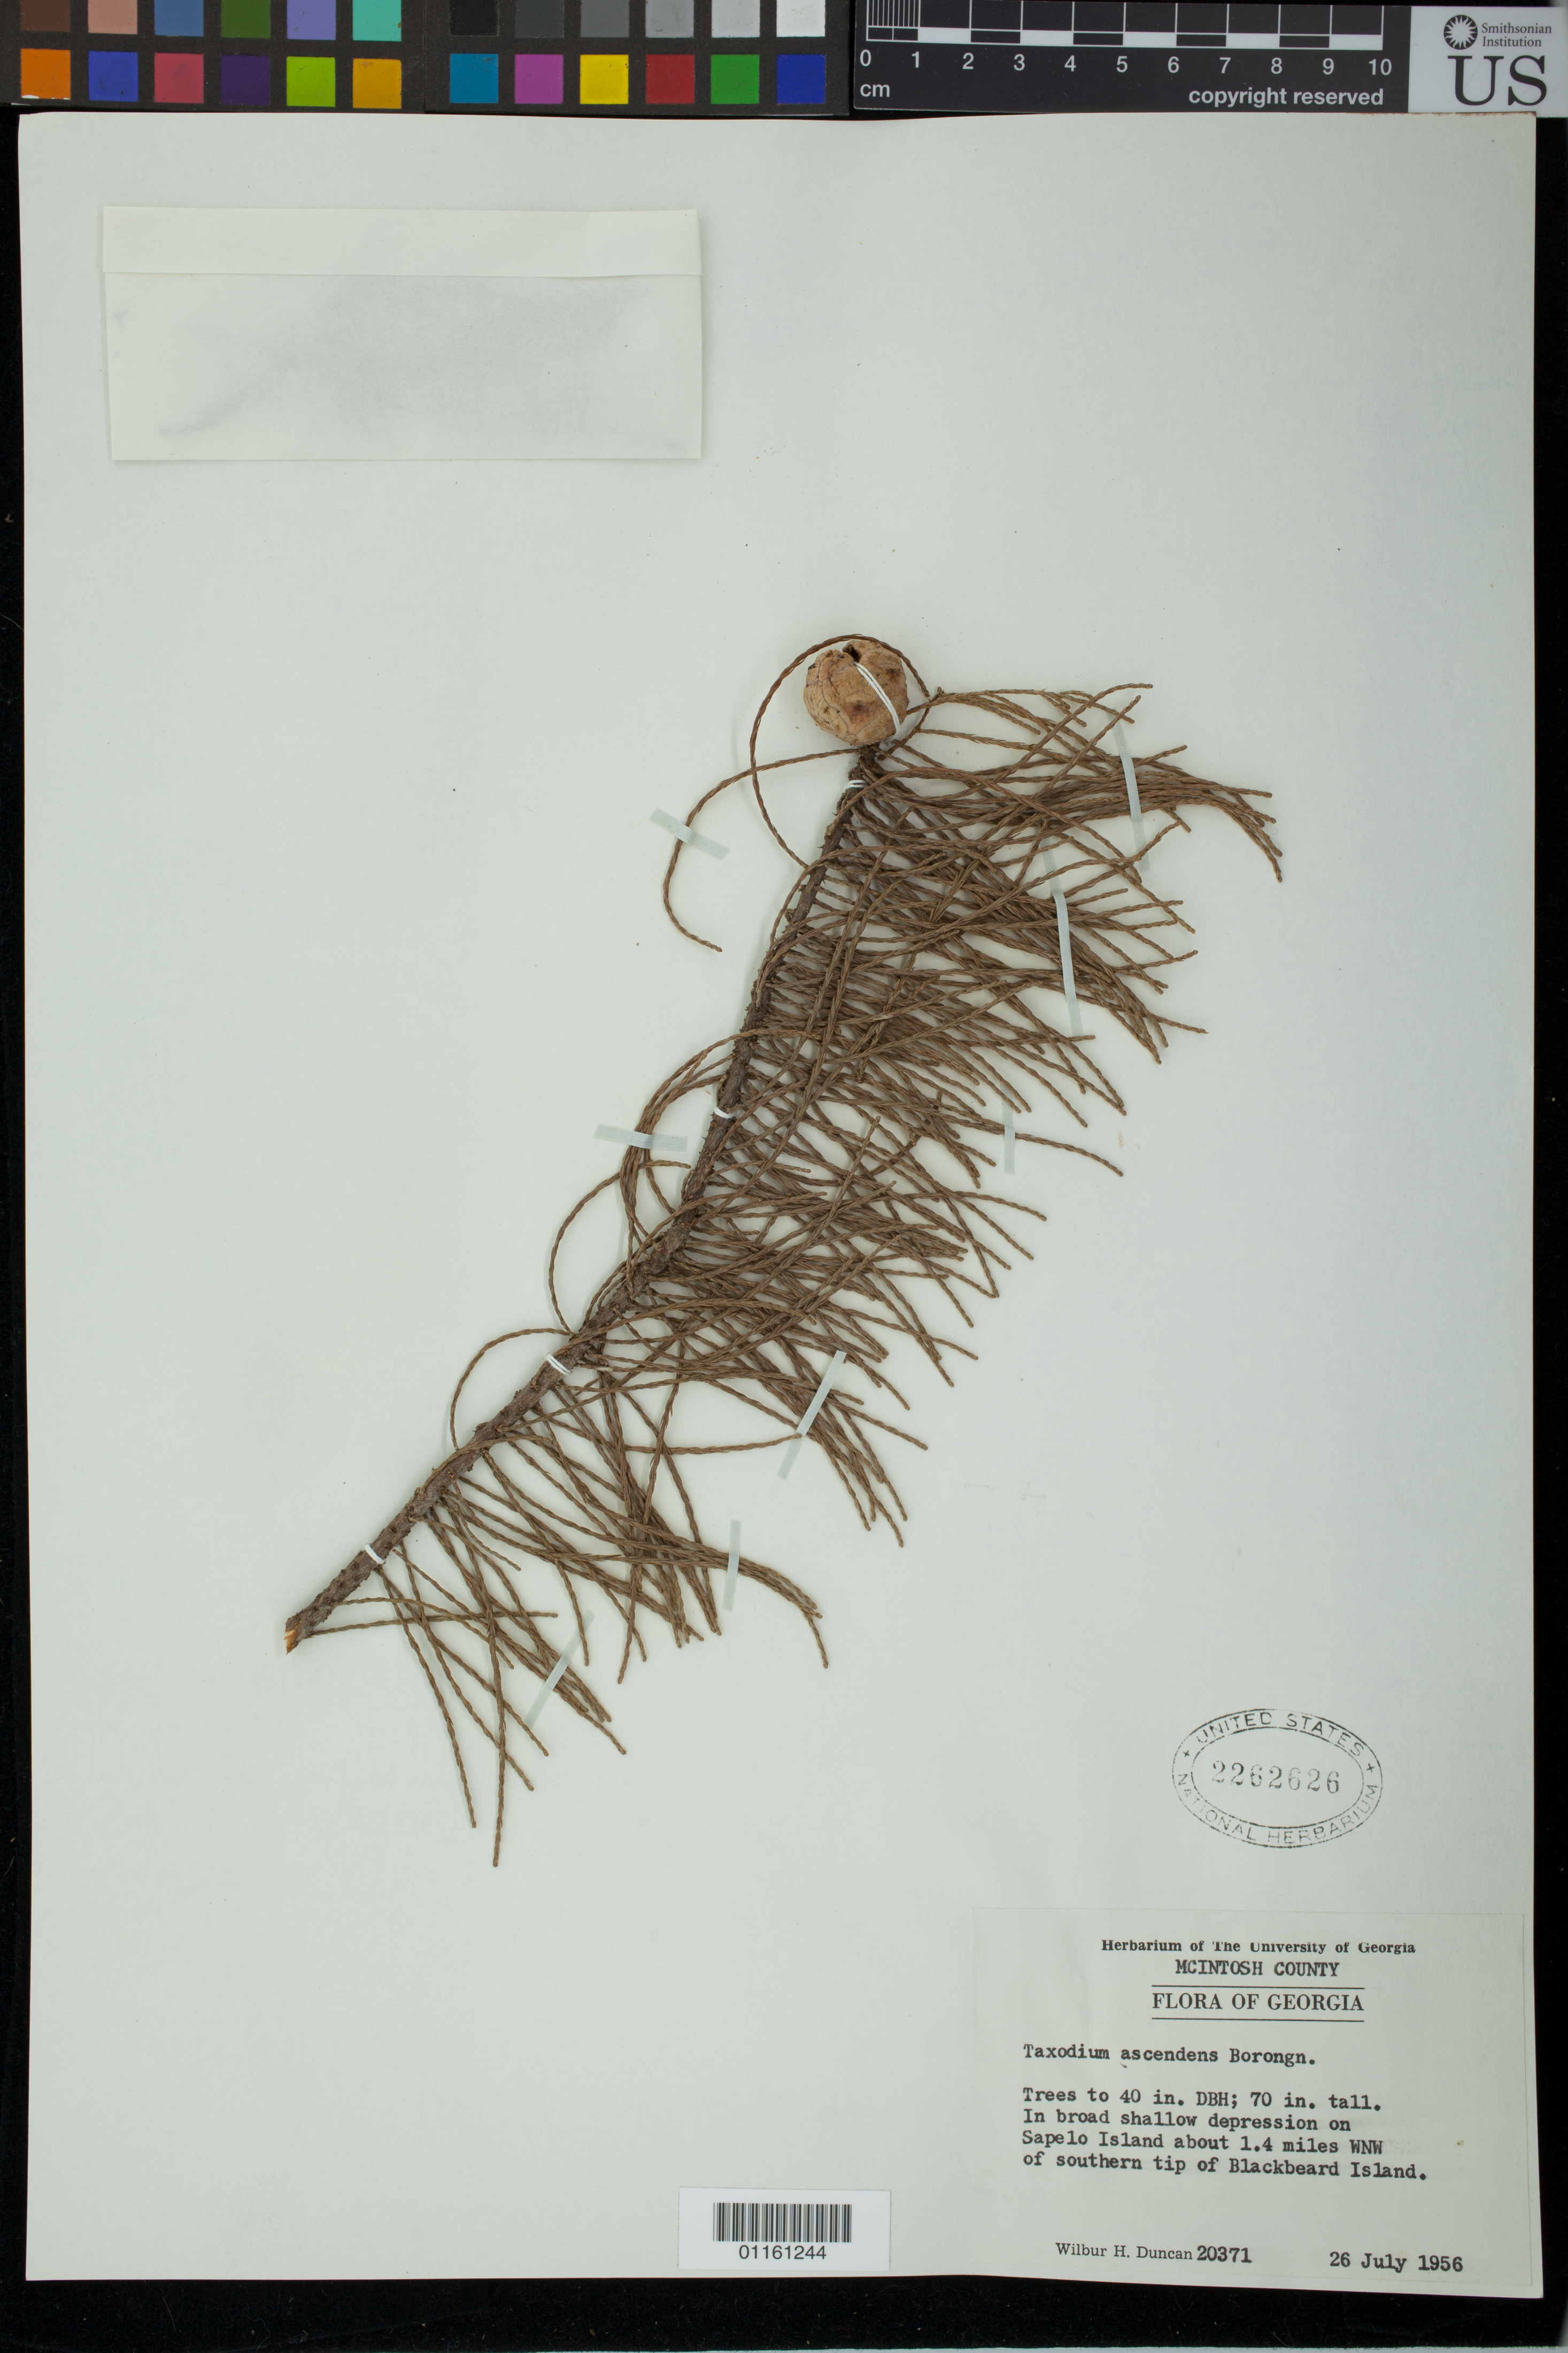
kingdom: Plantae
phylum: Tracheophyta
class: Pinopsida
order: Pinales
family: Cupressaceae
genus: Taxodium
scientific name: Taxodium ascendens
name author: Brongn.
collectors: W. H. Duncan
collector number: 20371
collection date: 1956-07-26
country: United States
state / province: Georgia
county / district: McIntosh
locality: In broad shallow depression on Sapelo Island about 1.4 miles WNW of southern tip of Blackbeard Island.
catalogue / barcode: US 2262626